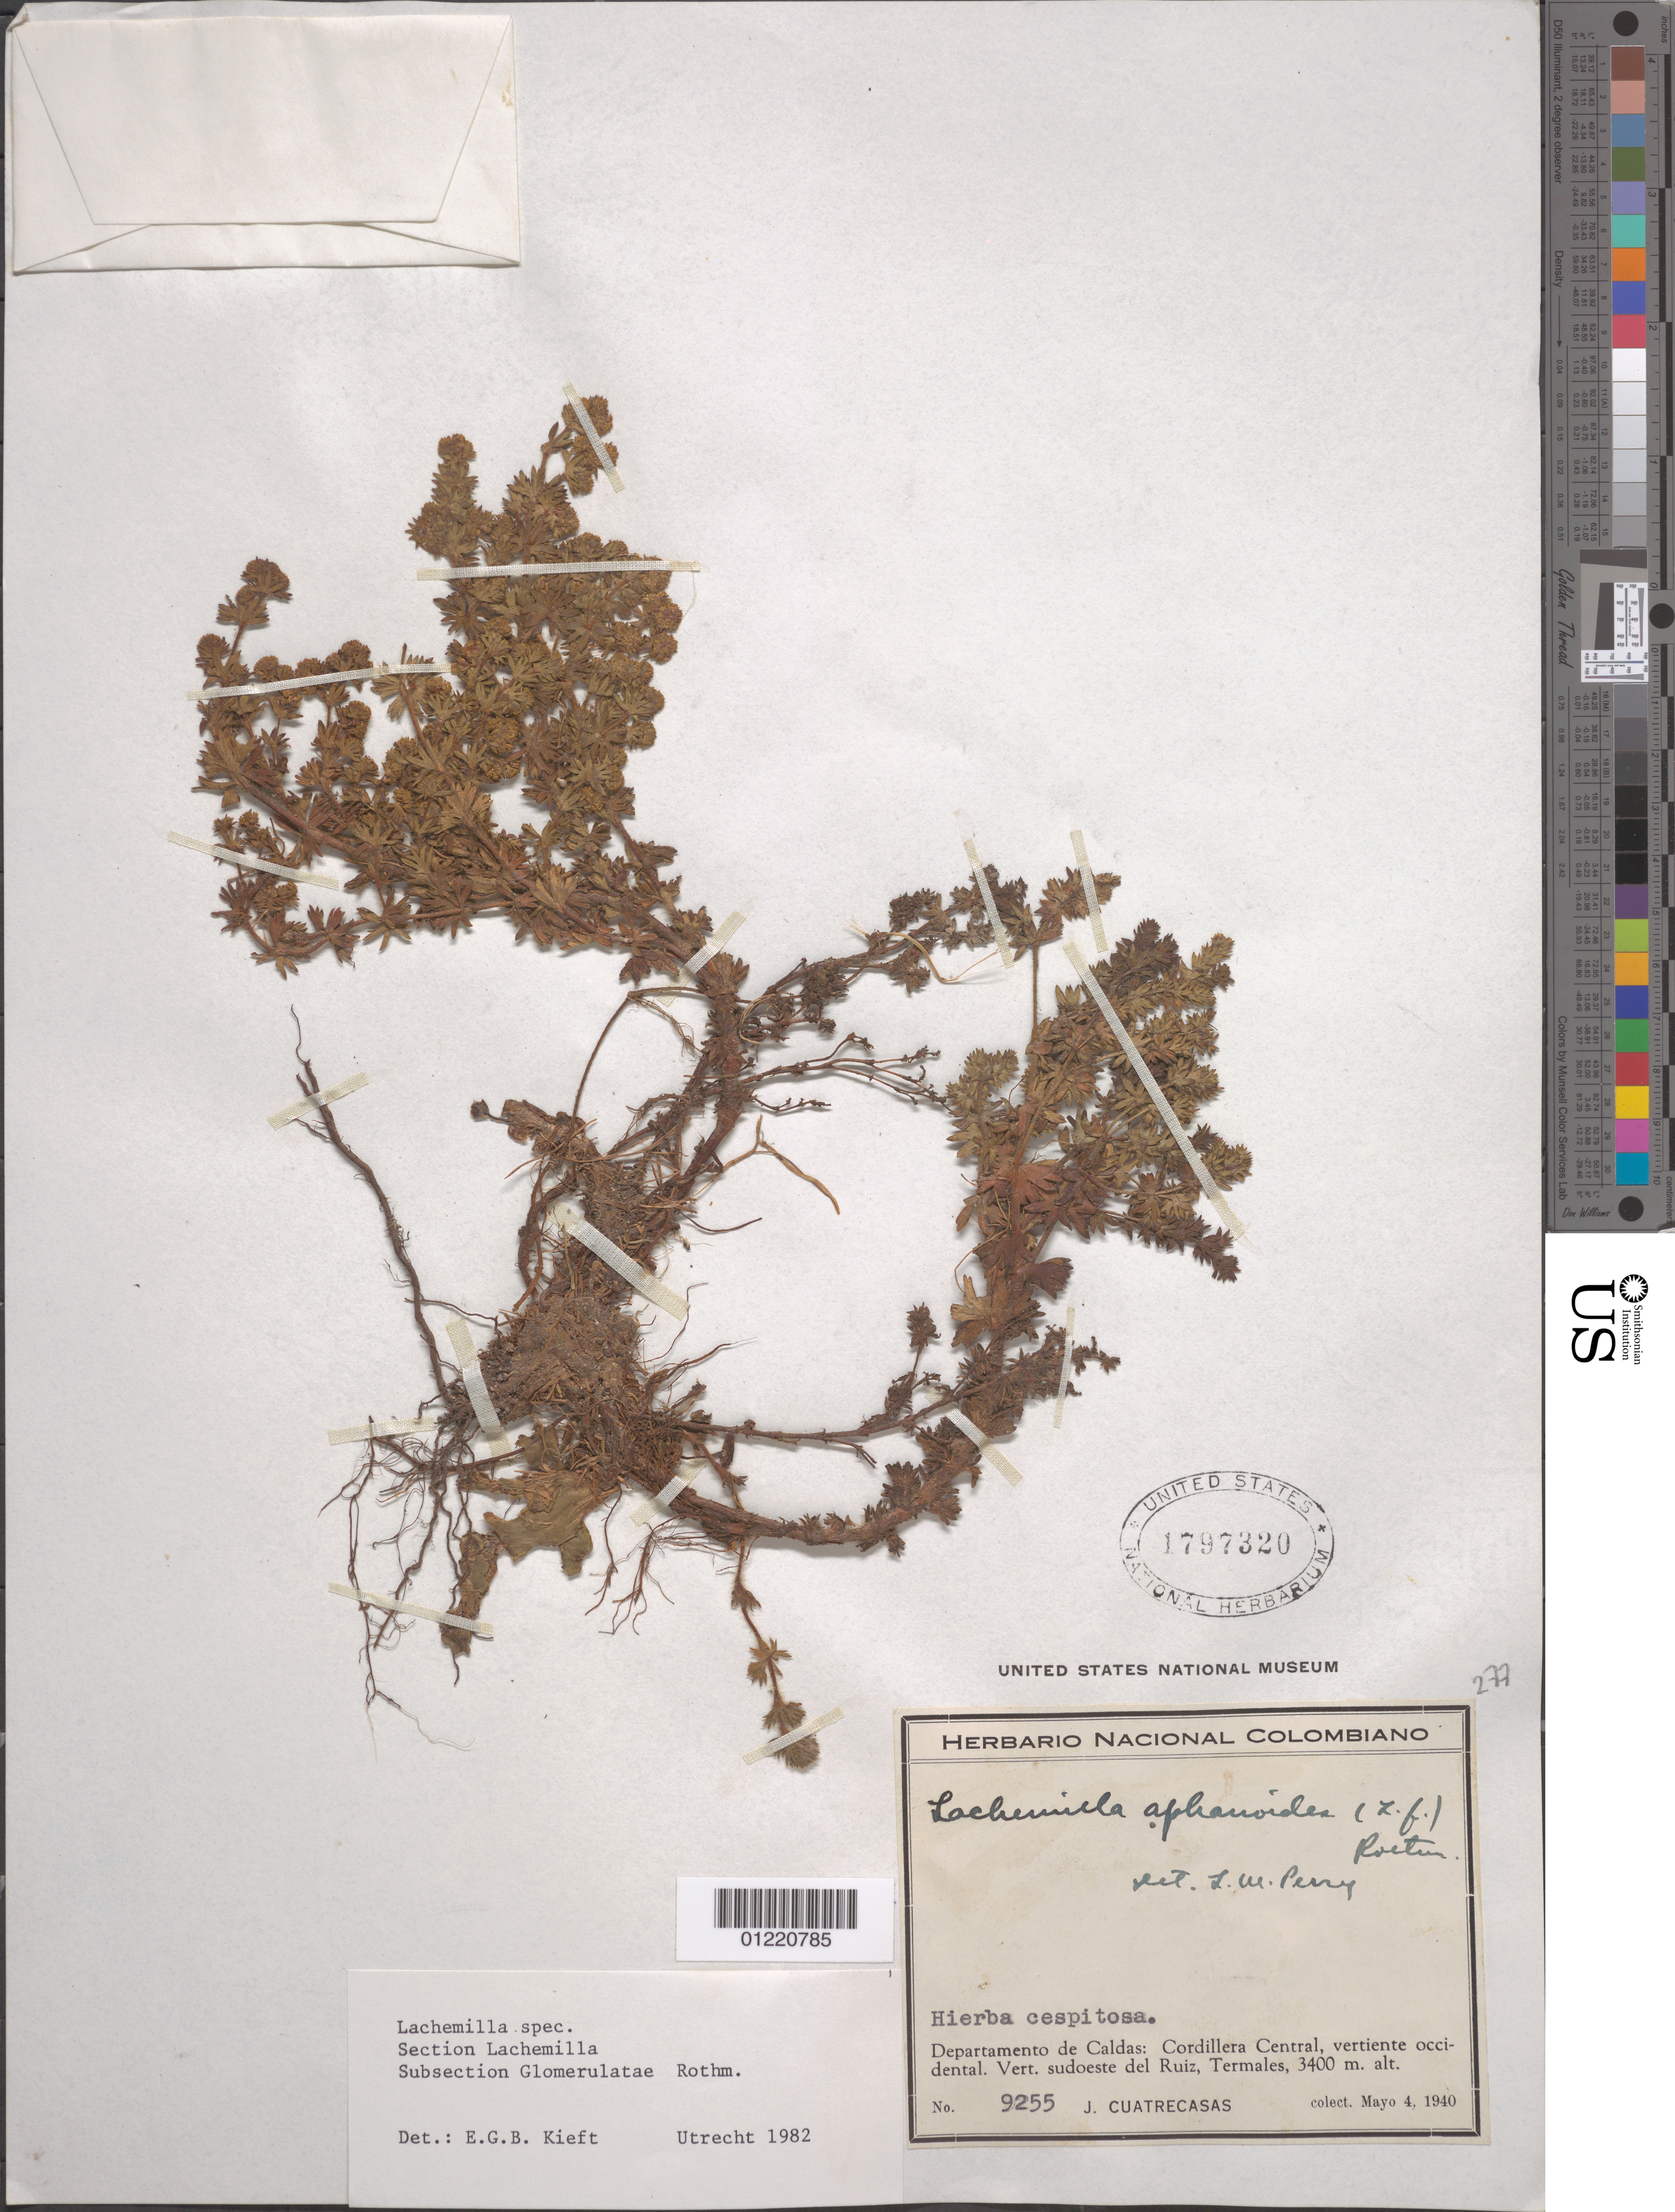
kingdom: Plantae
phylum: Tracheophyta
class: Magnoliopsida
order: Rosales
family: Rosaceae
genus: Lachemilla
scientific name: Lachemilla sp.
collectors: J. Cuatrecasas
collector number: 9255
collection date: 1940-05-04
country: Colombia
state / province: Caldas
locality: Cordillera central, vertiente occidental. Vert. sudoeste del Ruiz, Termales.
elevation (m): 3400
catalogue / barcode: US 1797320